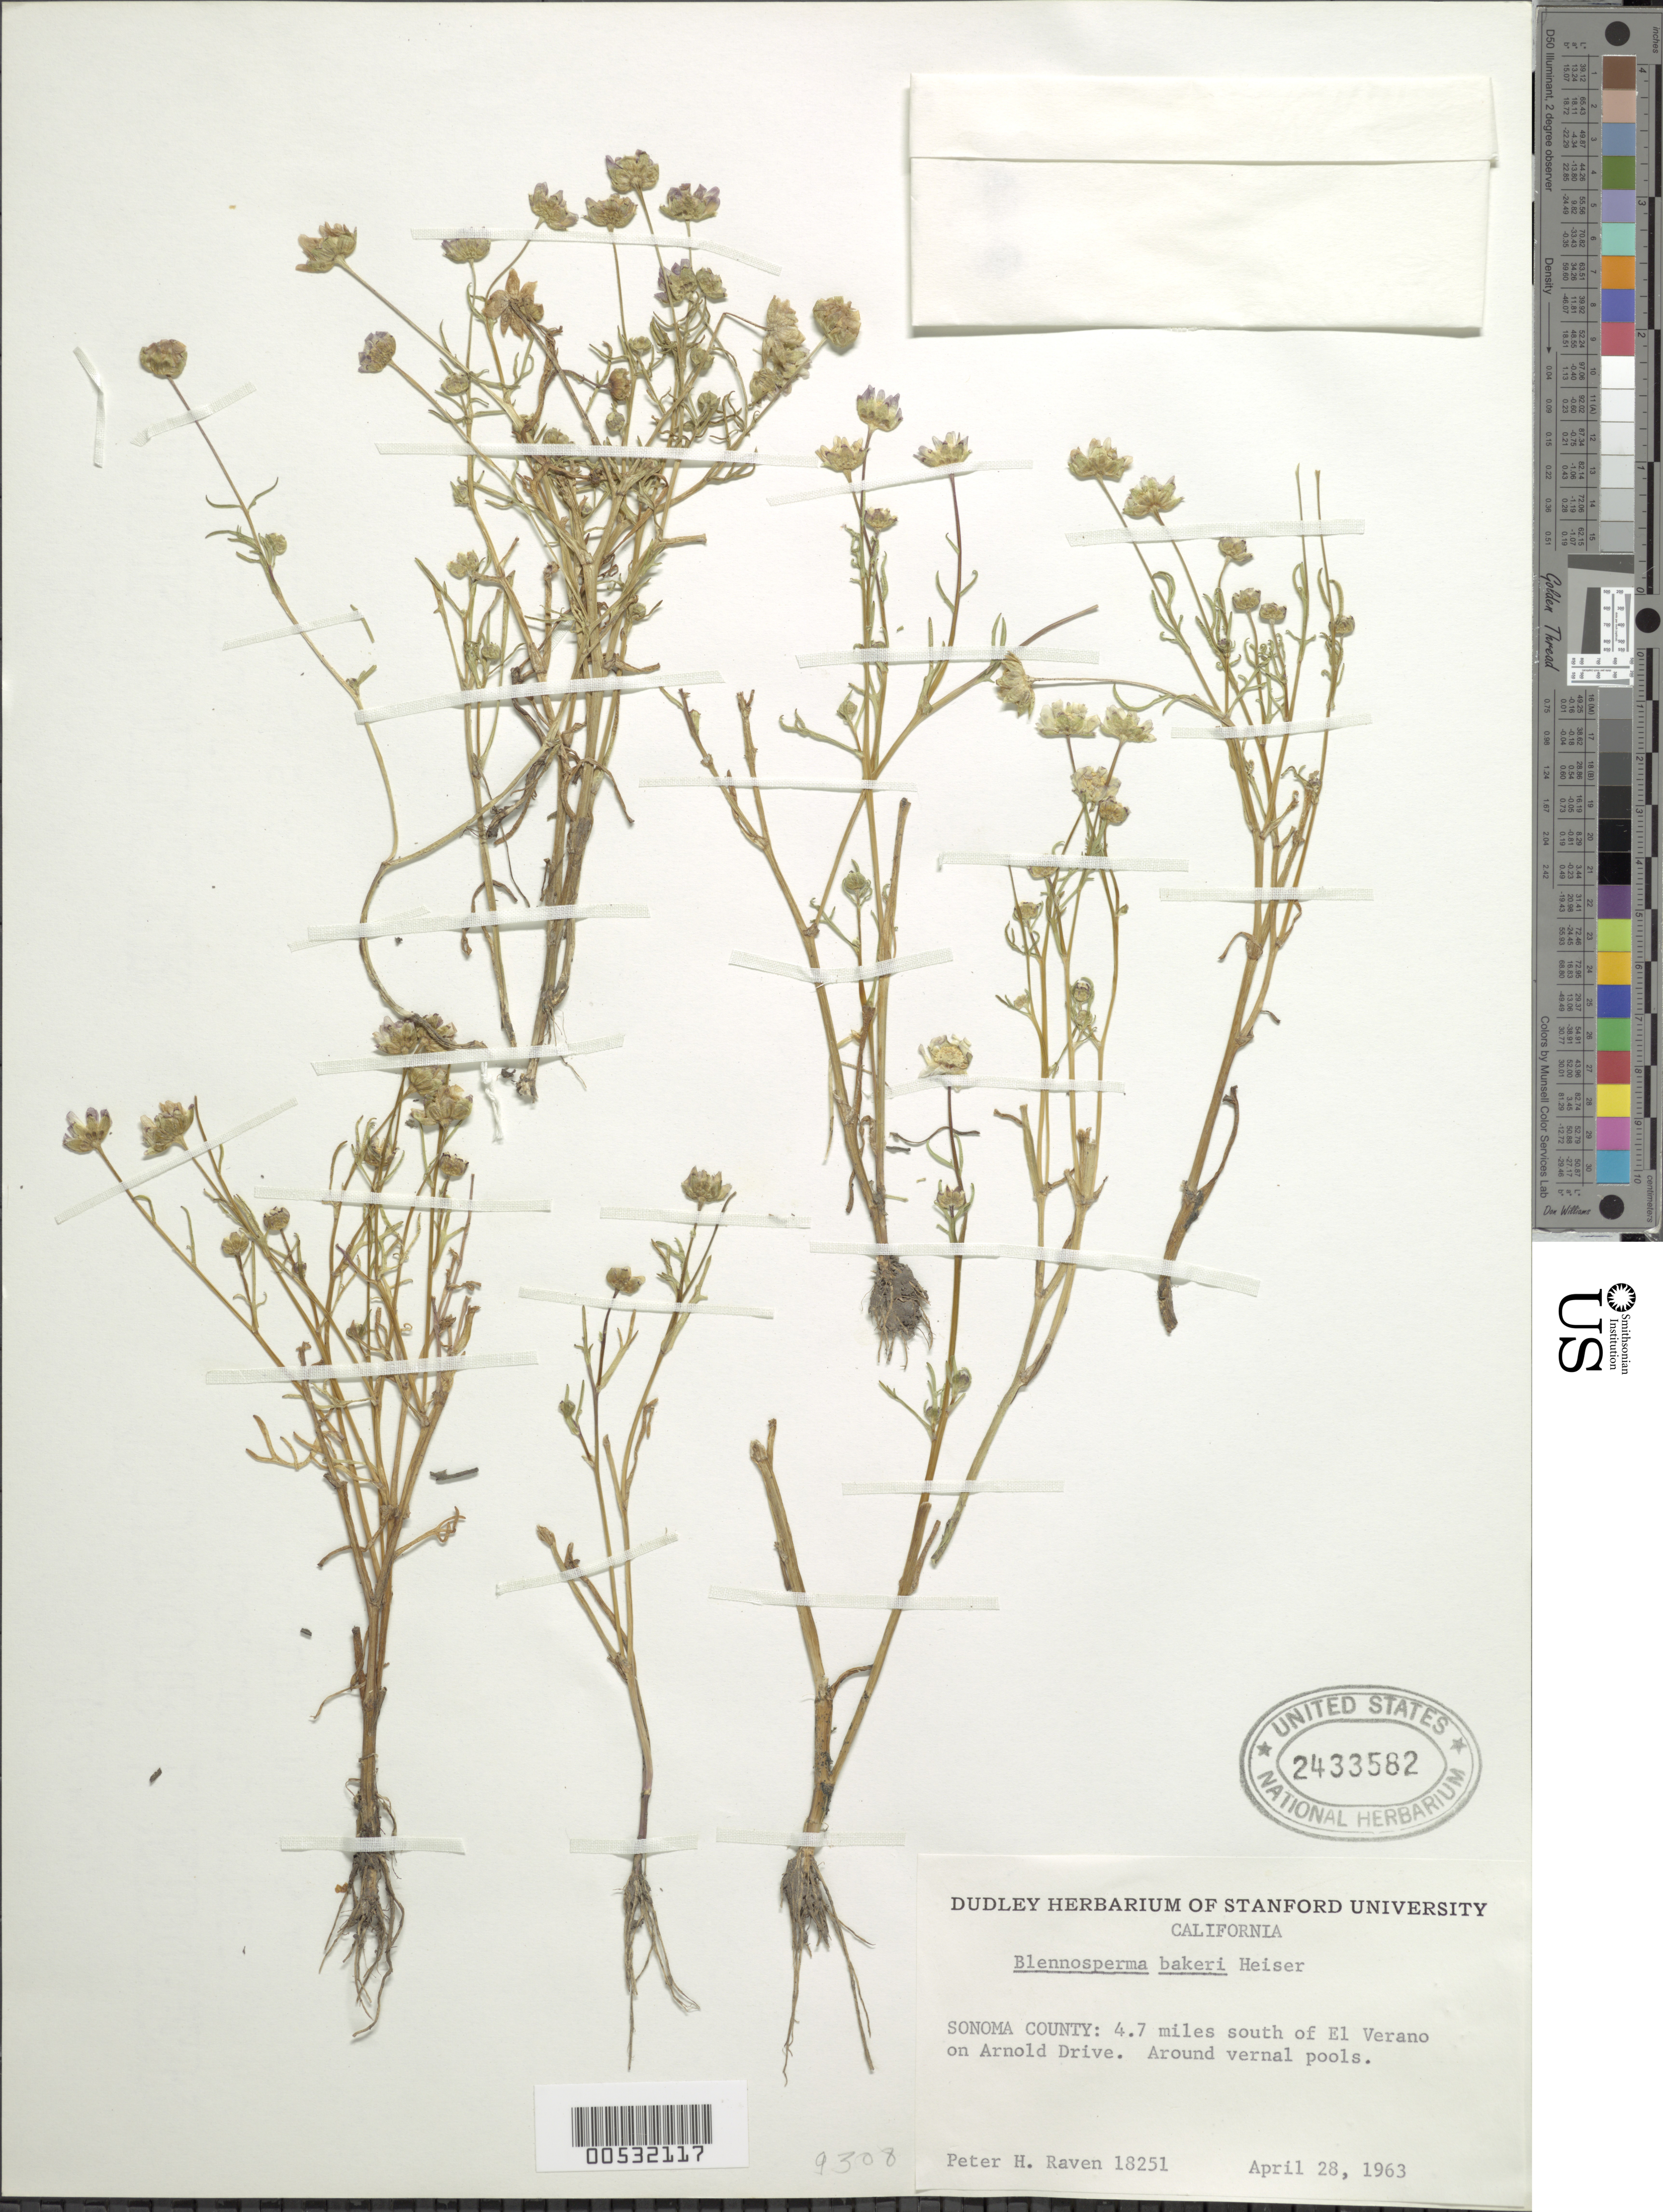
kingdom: Plantae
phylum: Tracheophyta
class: Magnoliopsida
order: Asterales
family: Asteraceae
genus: Blennosperma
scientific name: Blennosperma bakeri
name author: Heiser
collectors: P. H. Raven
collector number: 18251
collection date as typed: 28 Apr 1963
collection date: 1963-04-28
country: United States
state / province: California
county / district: Sonoma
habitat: Around vernal pools.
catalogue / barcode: US 2433582